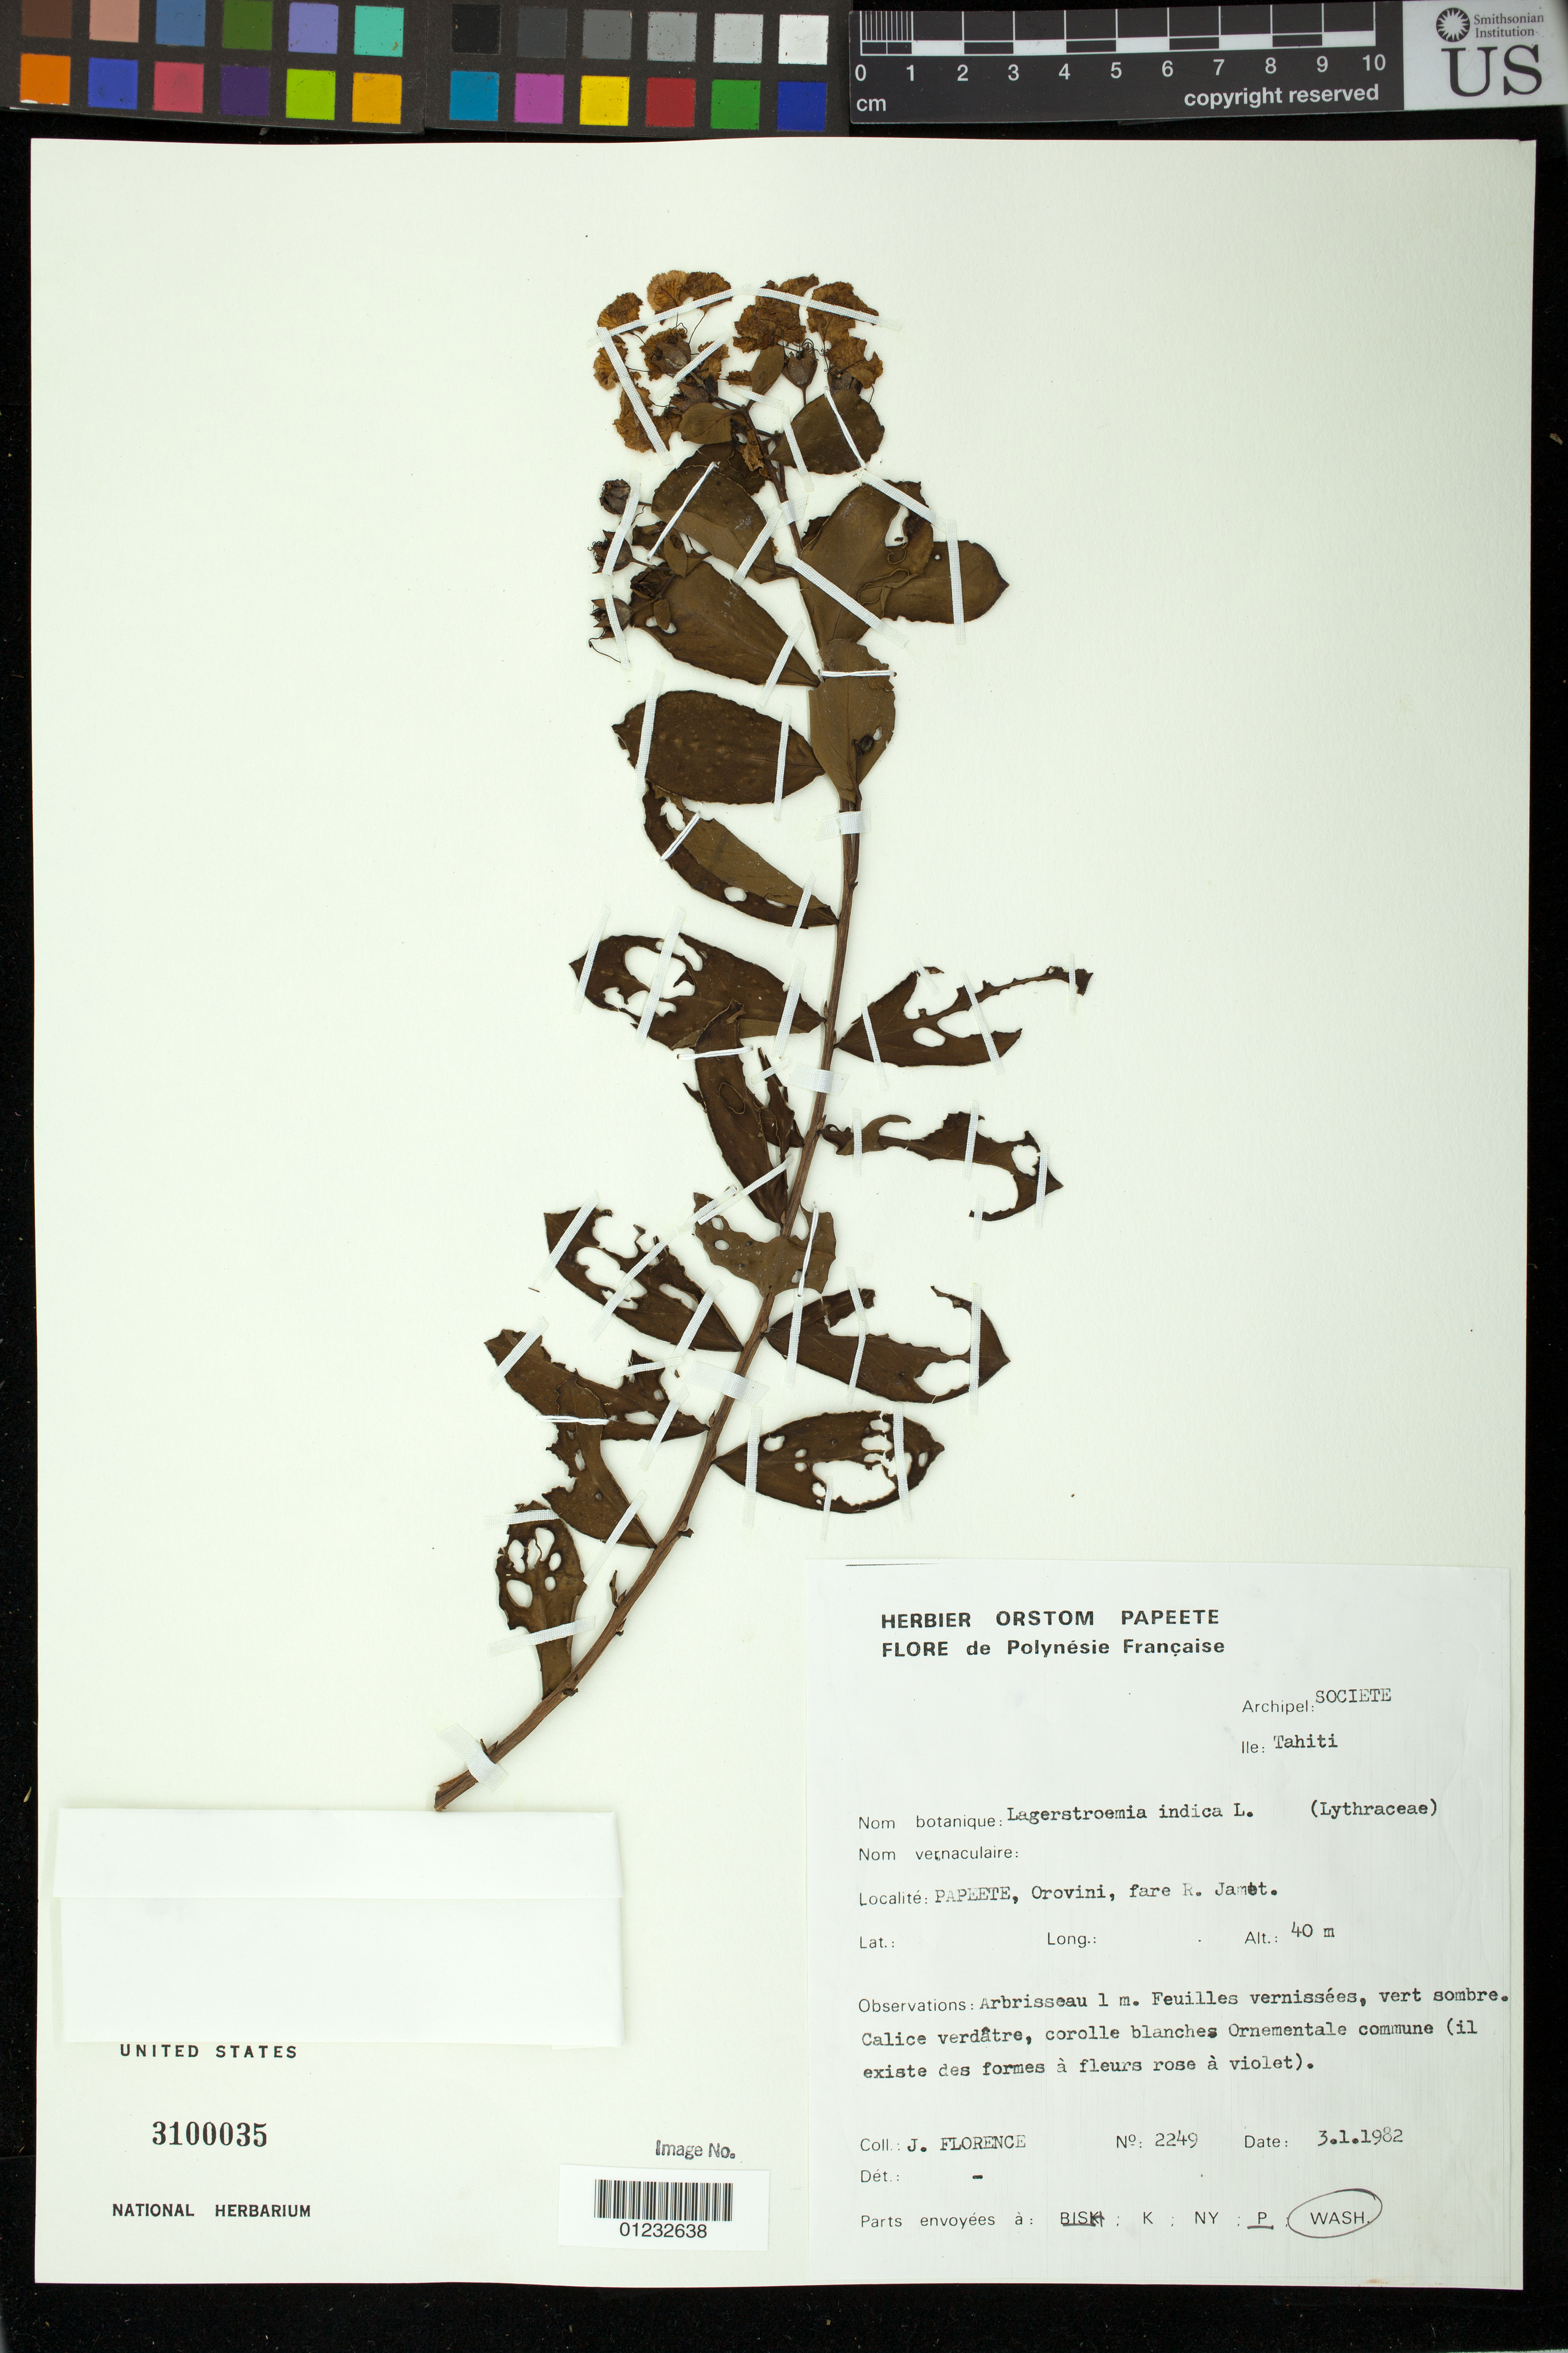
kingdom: Plantae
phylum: Tracheophyta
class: Magnoliopsida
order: Myrtales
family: Lythraceae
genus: Lagerstroemia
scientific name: Lagerstroemia indica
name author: L.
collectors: J. Florence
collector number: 2249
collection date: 1982-01-03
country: French Polynesia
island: Tahiti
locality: Papeete, Orovini, fare R. Jamet.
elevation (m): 40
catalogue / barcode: US 3100035